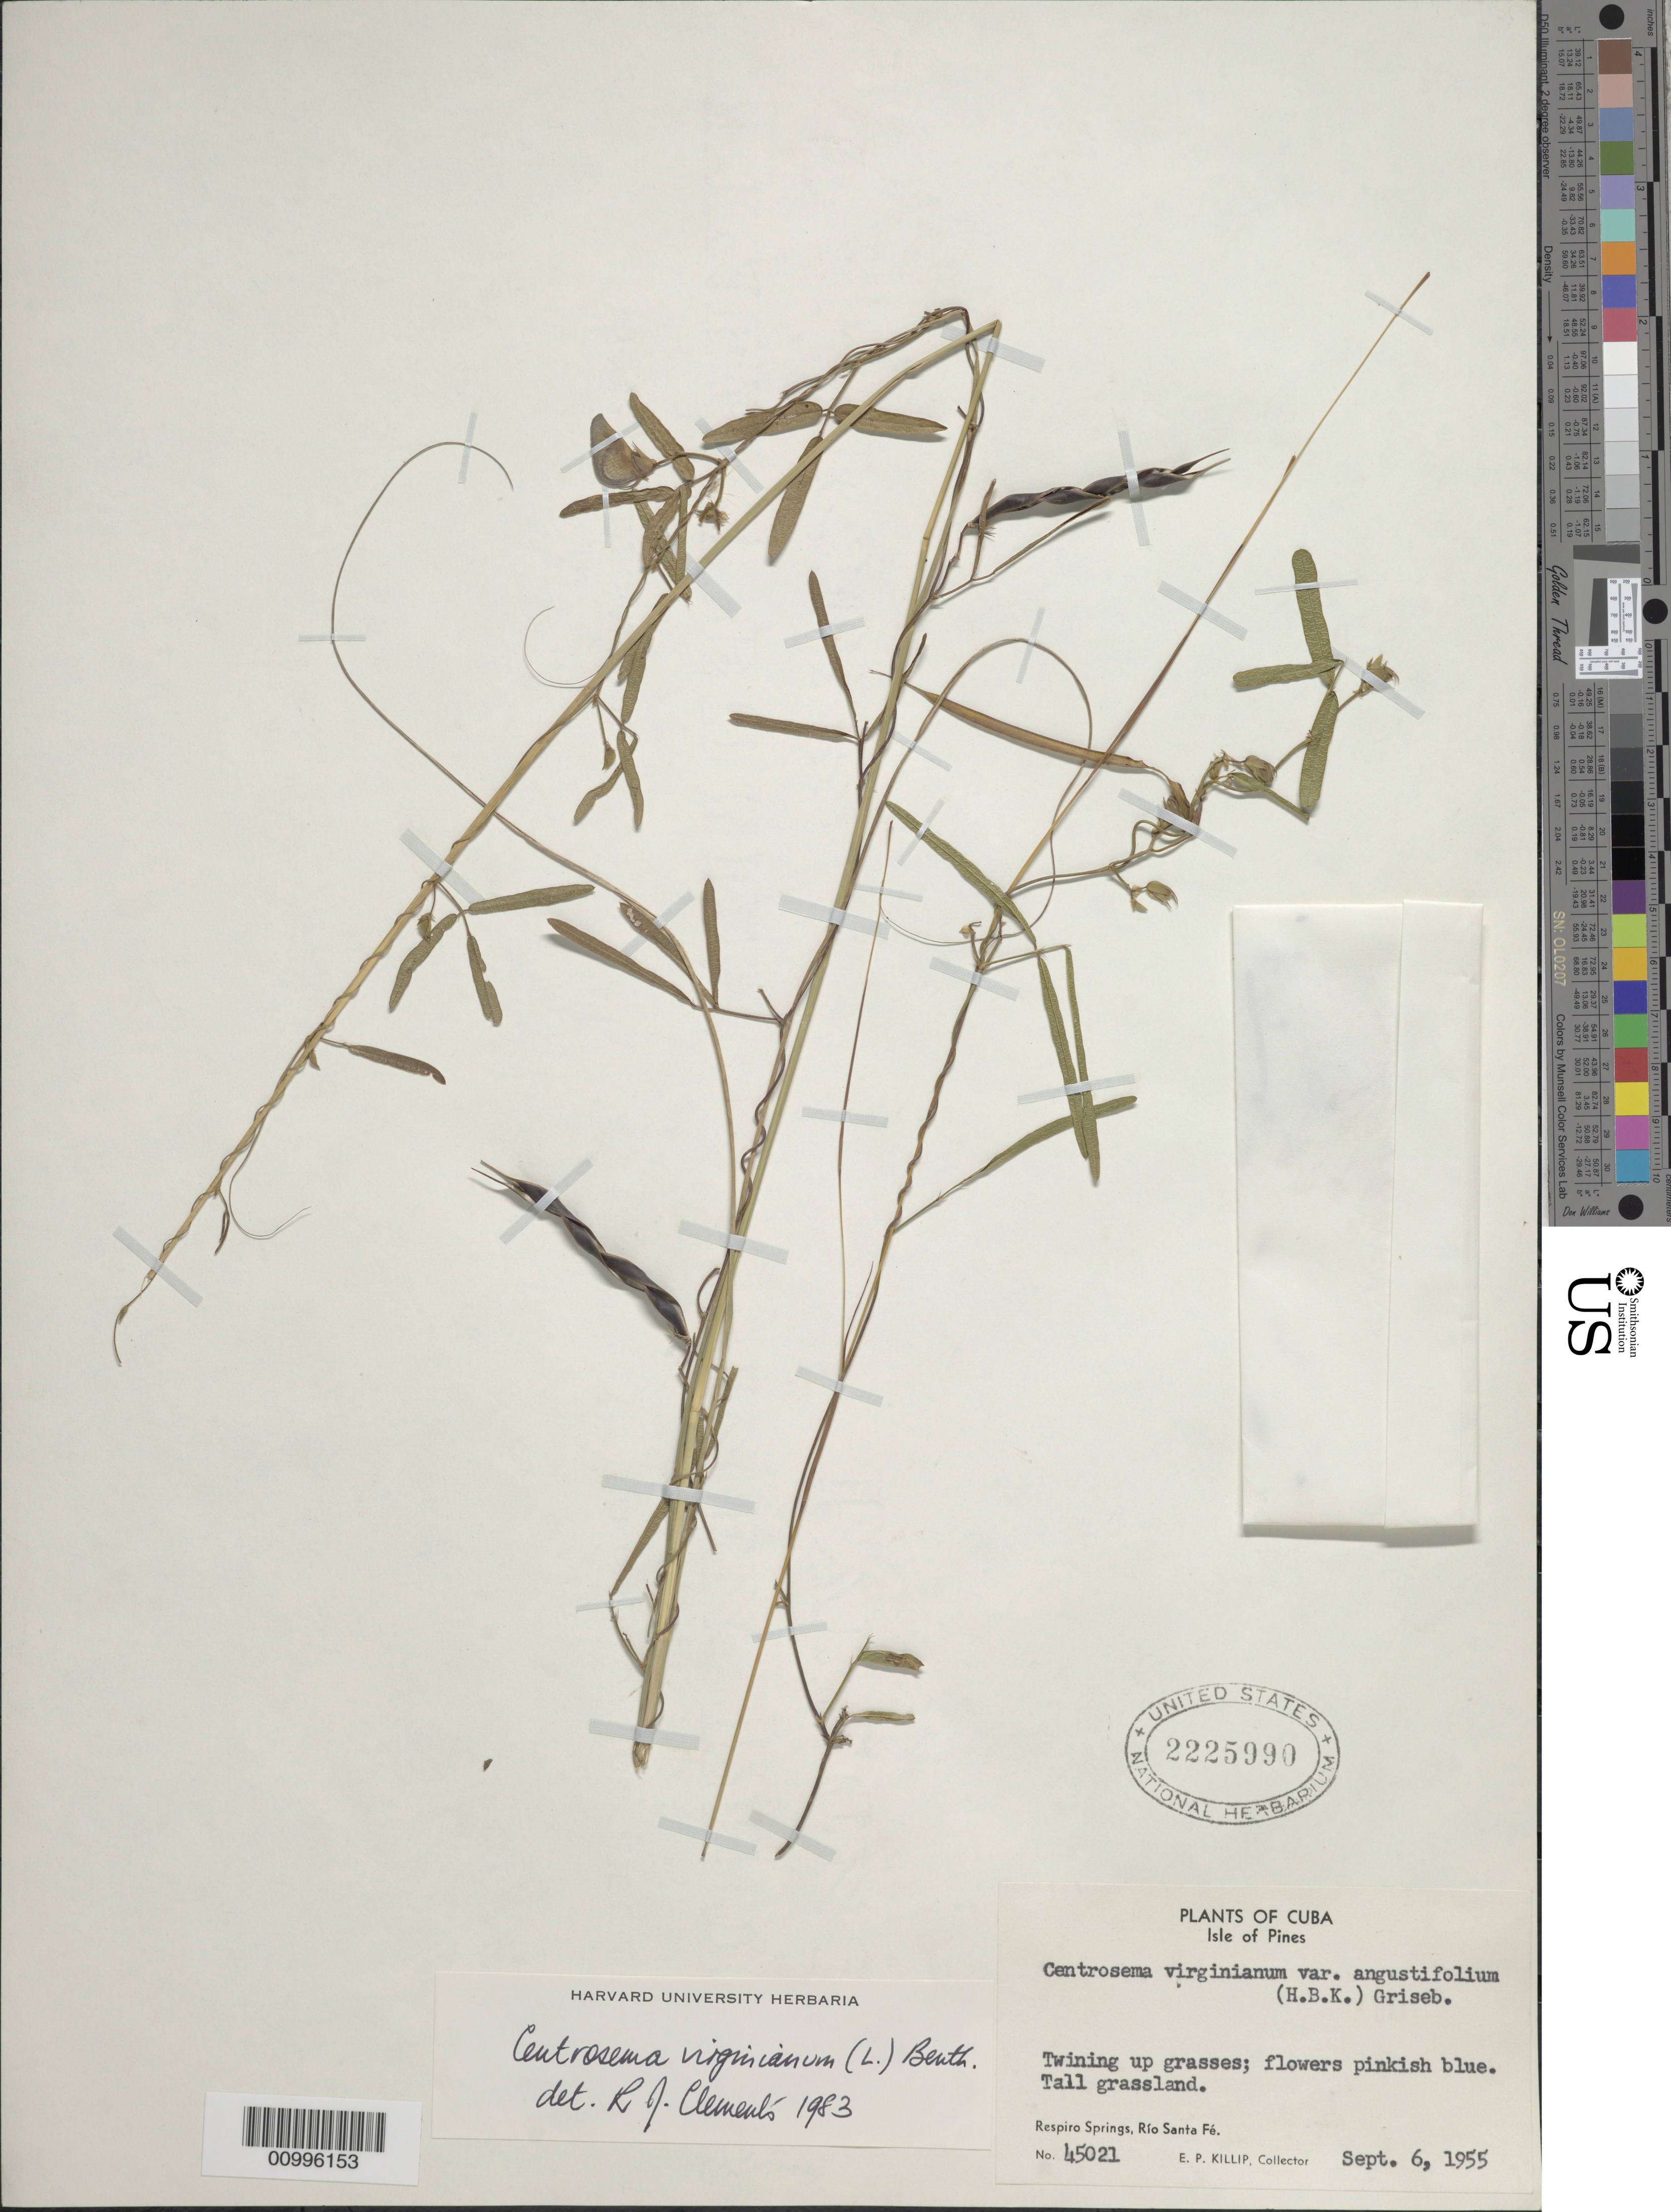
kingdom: Plantae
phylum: Tracheophyta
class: Magnoliopsida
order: Fabales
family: Fabaceae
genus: Centrosema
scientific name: Centrosema virginianum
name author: (L.) Benth.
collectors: E. P. Killip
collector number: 45021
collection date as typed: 06 Sep 1955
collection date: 1955-09-06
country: Cuba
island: Isla de la Juventud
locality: Respiro Springs, Rio Santa Fe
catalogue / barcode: US 2225990